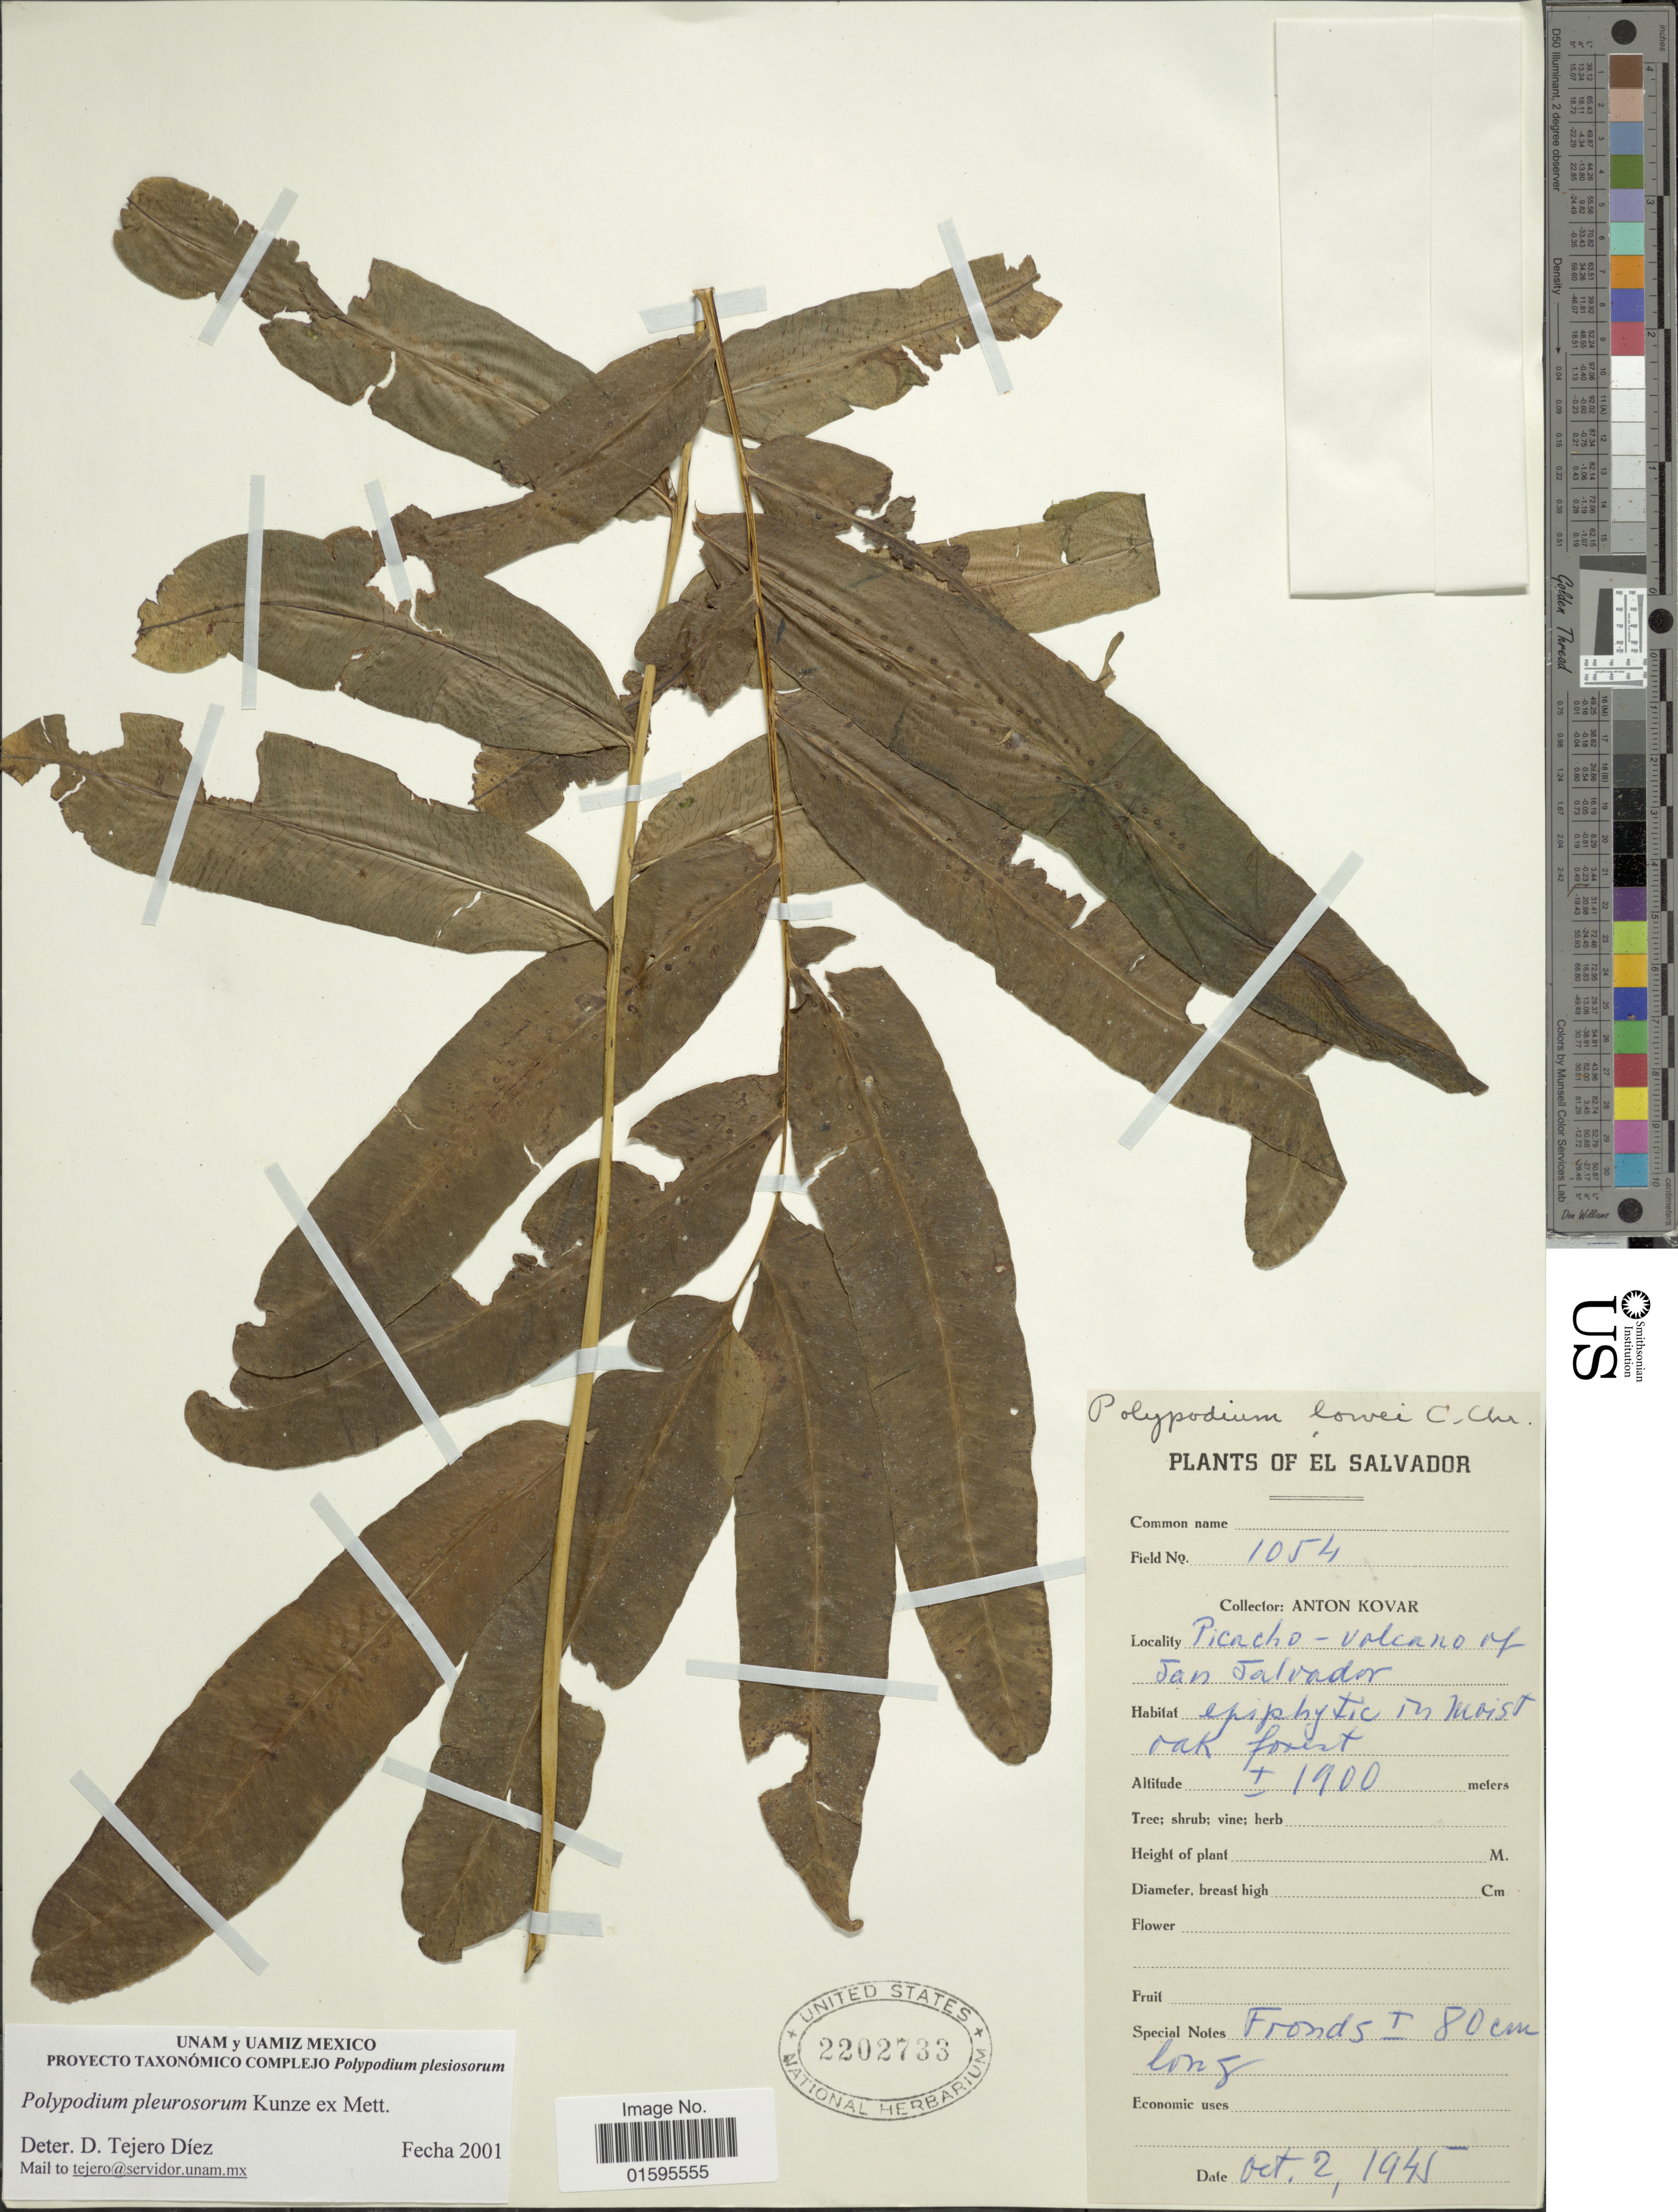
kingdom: Plantae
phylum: Tracheophyta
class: Polypodiopsida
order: Polypodiales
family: Polypodiaceae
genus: Polypodium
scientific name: Polypodium pleurosorum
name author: Kunze ex Mett.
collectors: A. Kovar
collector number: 1054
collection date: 1945-10-02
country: El Salvador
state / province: San Salvador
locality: Picacho-volcano of San Salvador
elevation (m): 1900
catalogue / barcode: US 2202733